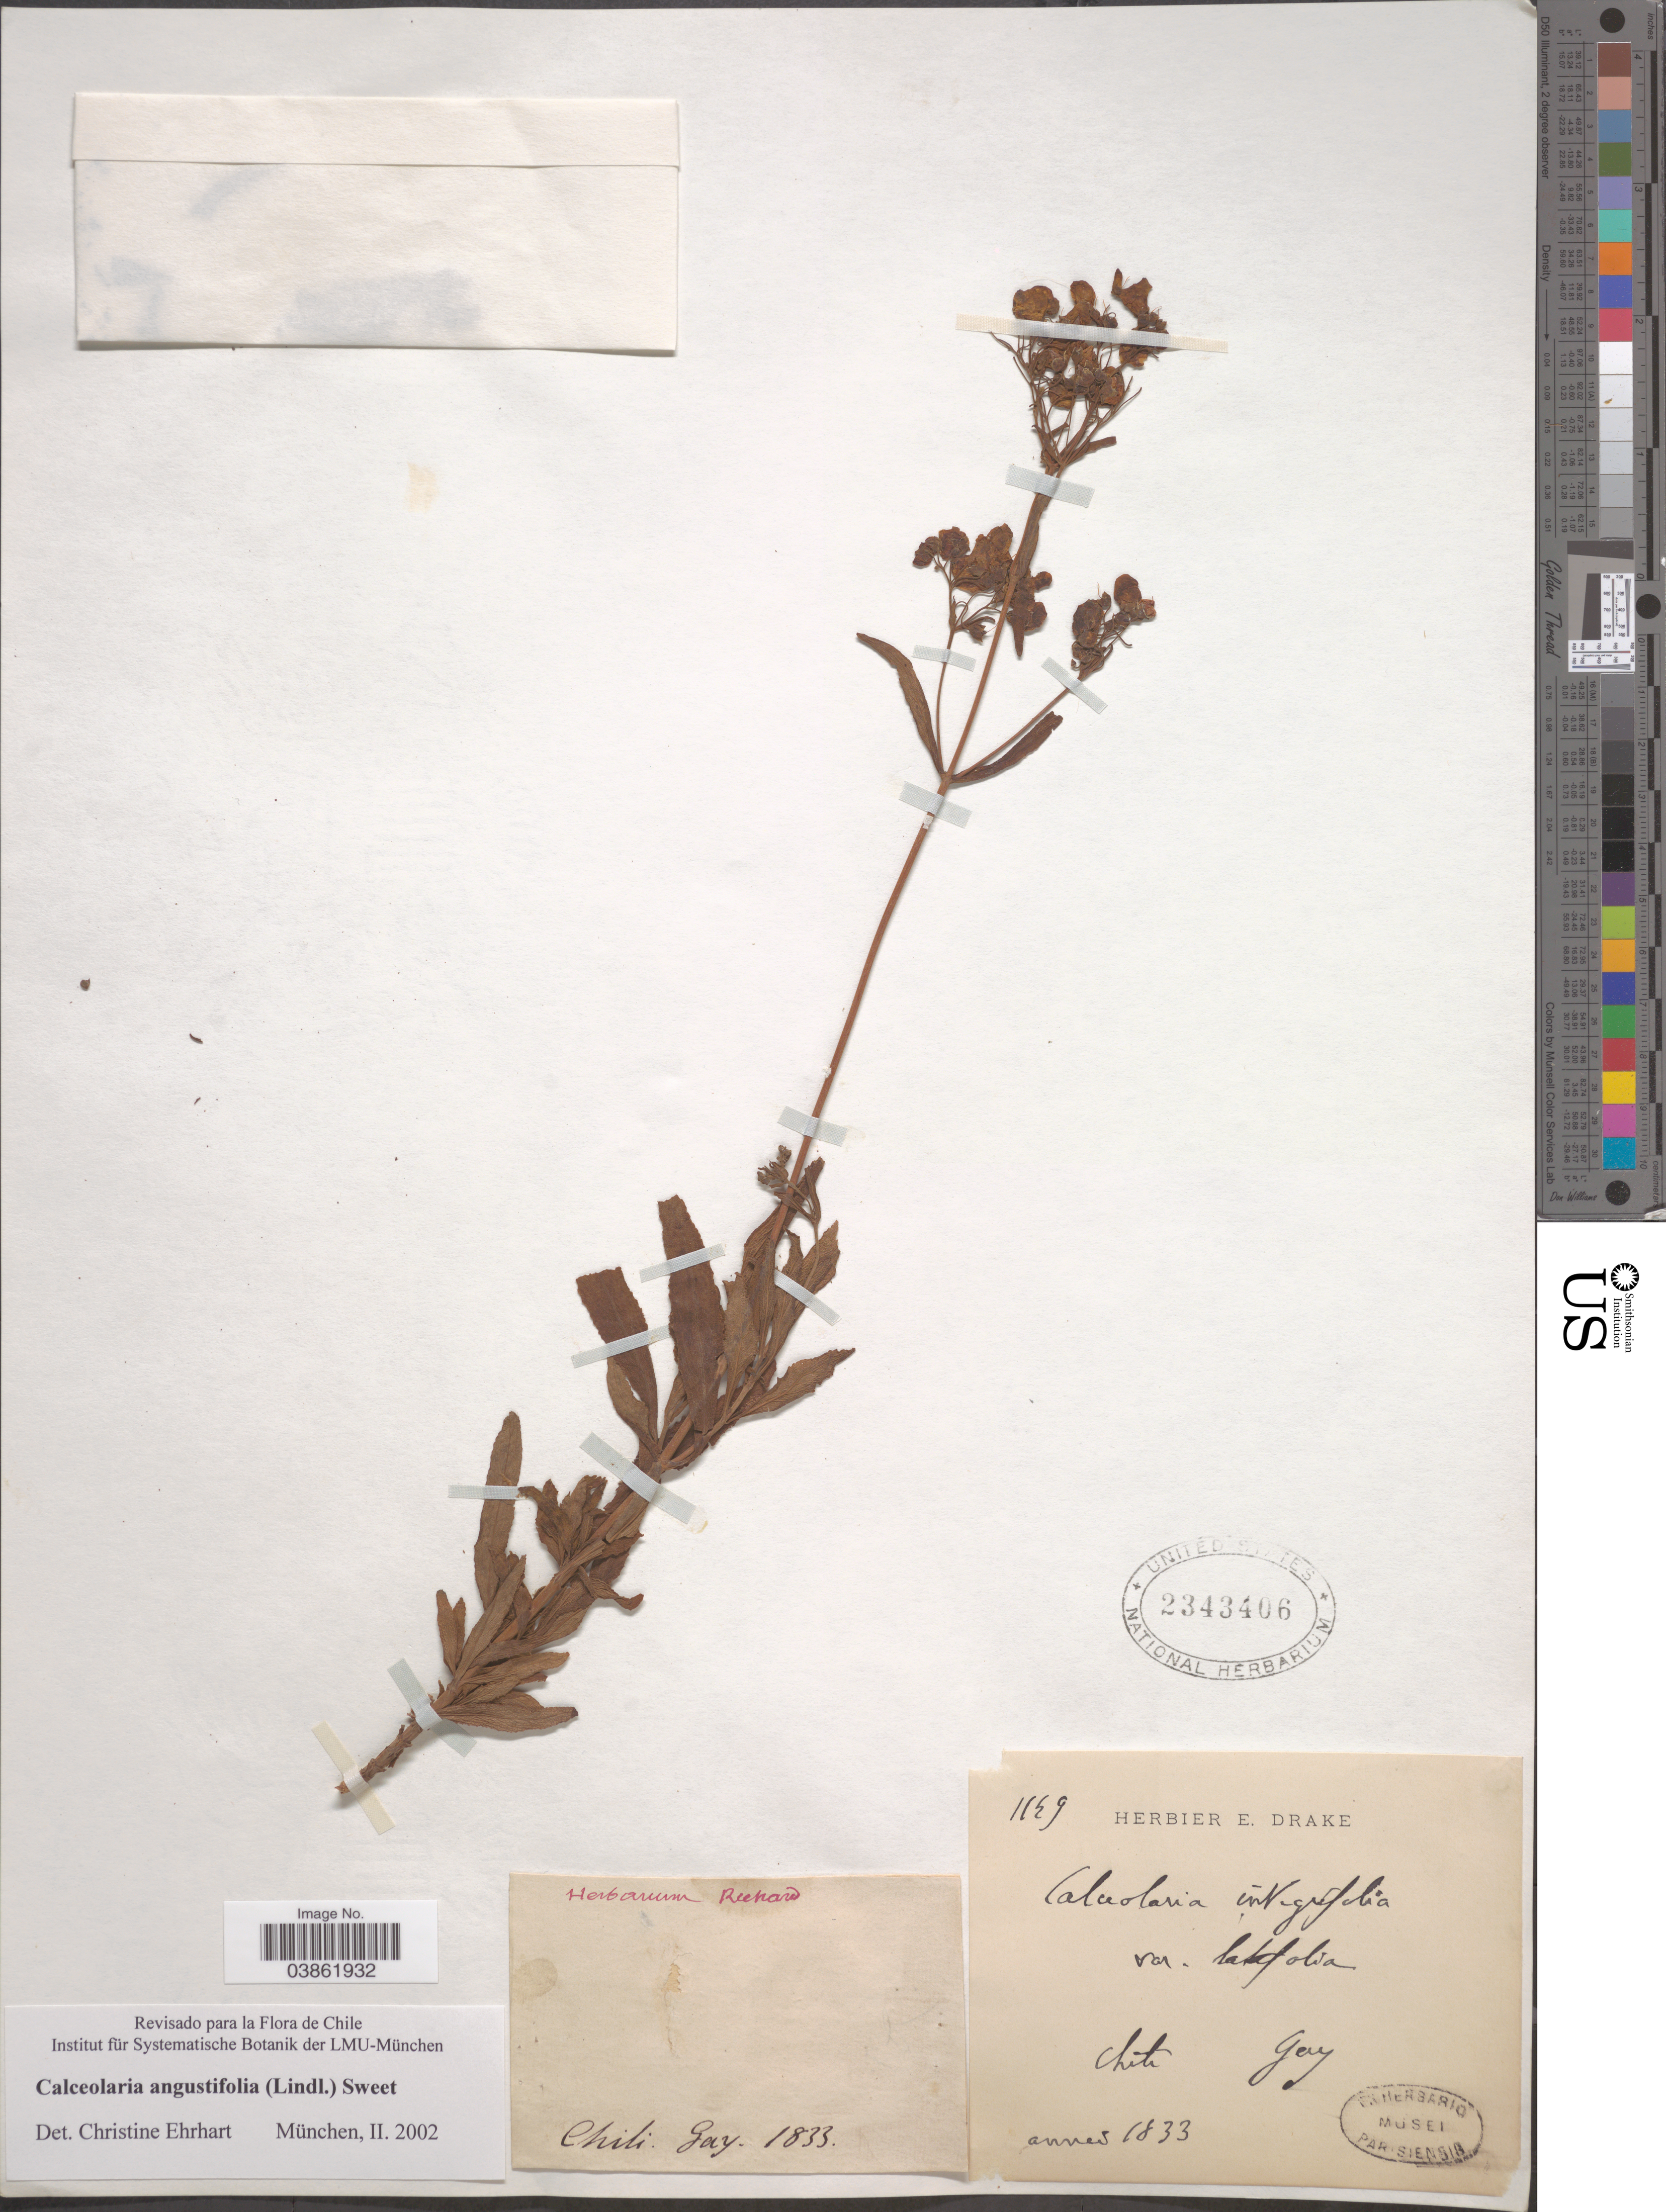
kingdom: Plantae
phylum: Tracheophyta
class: Magnoliopsida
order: Lamiales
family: Calceolariaceae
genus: Calceolaria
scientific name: Calceolaria angustifolia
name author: (Lindl.) Sweet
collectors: -- Gay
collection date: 1833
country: Chile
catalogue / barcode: US 2343406